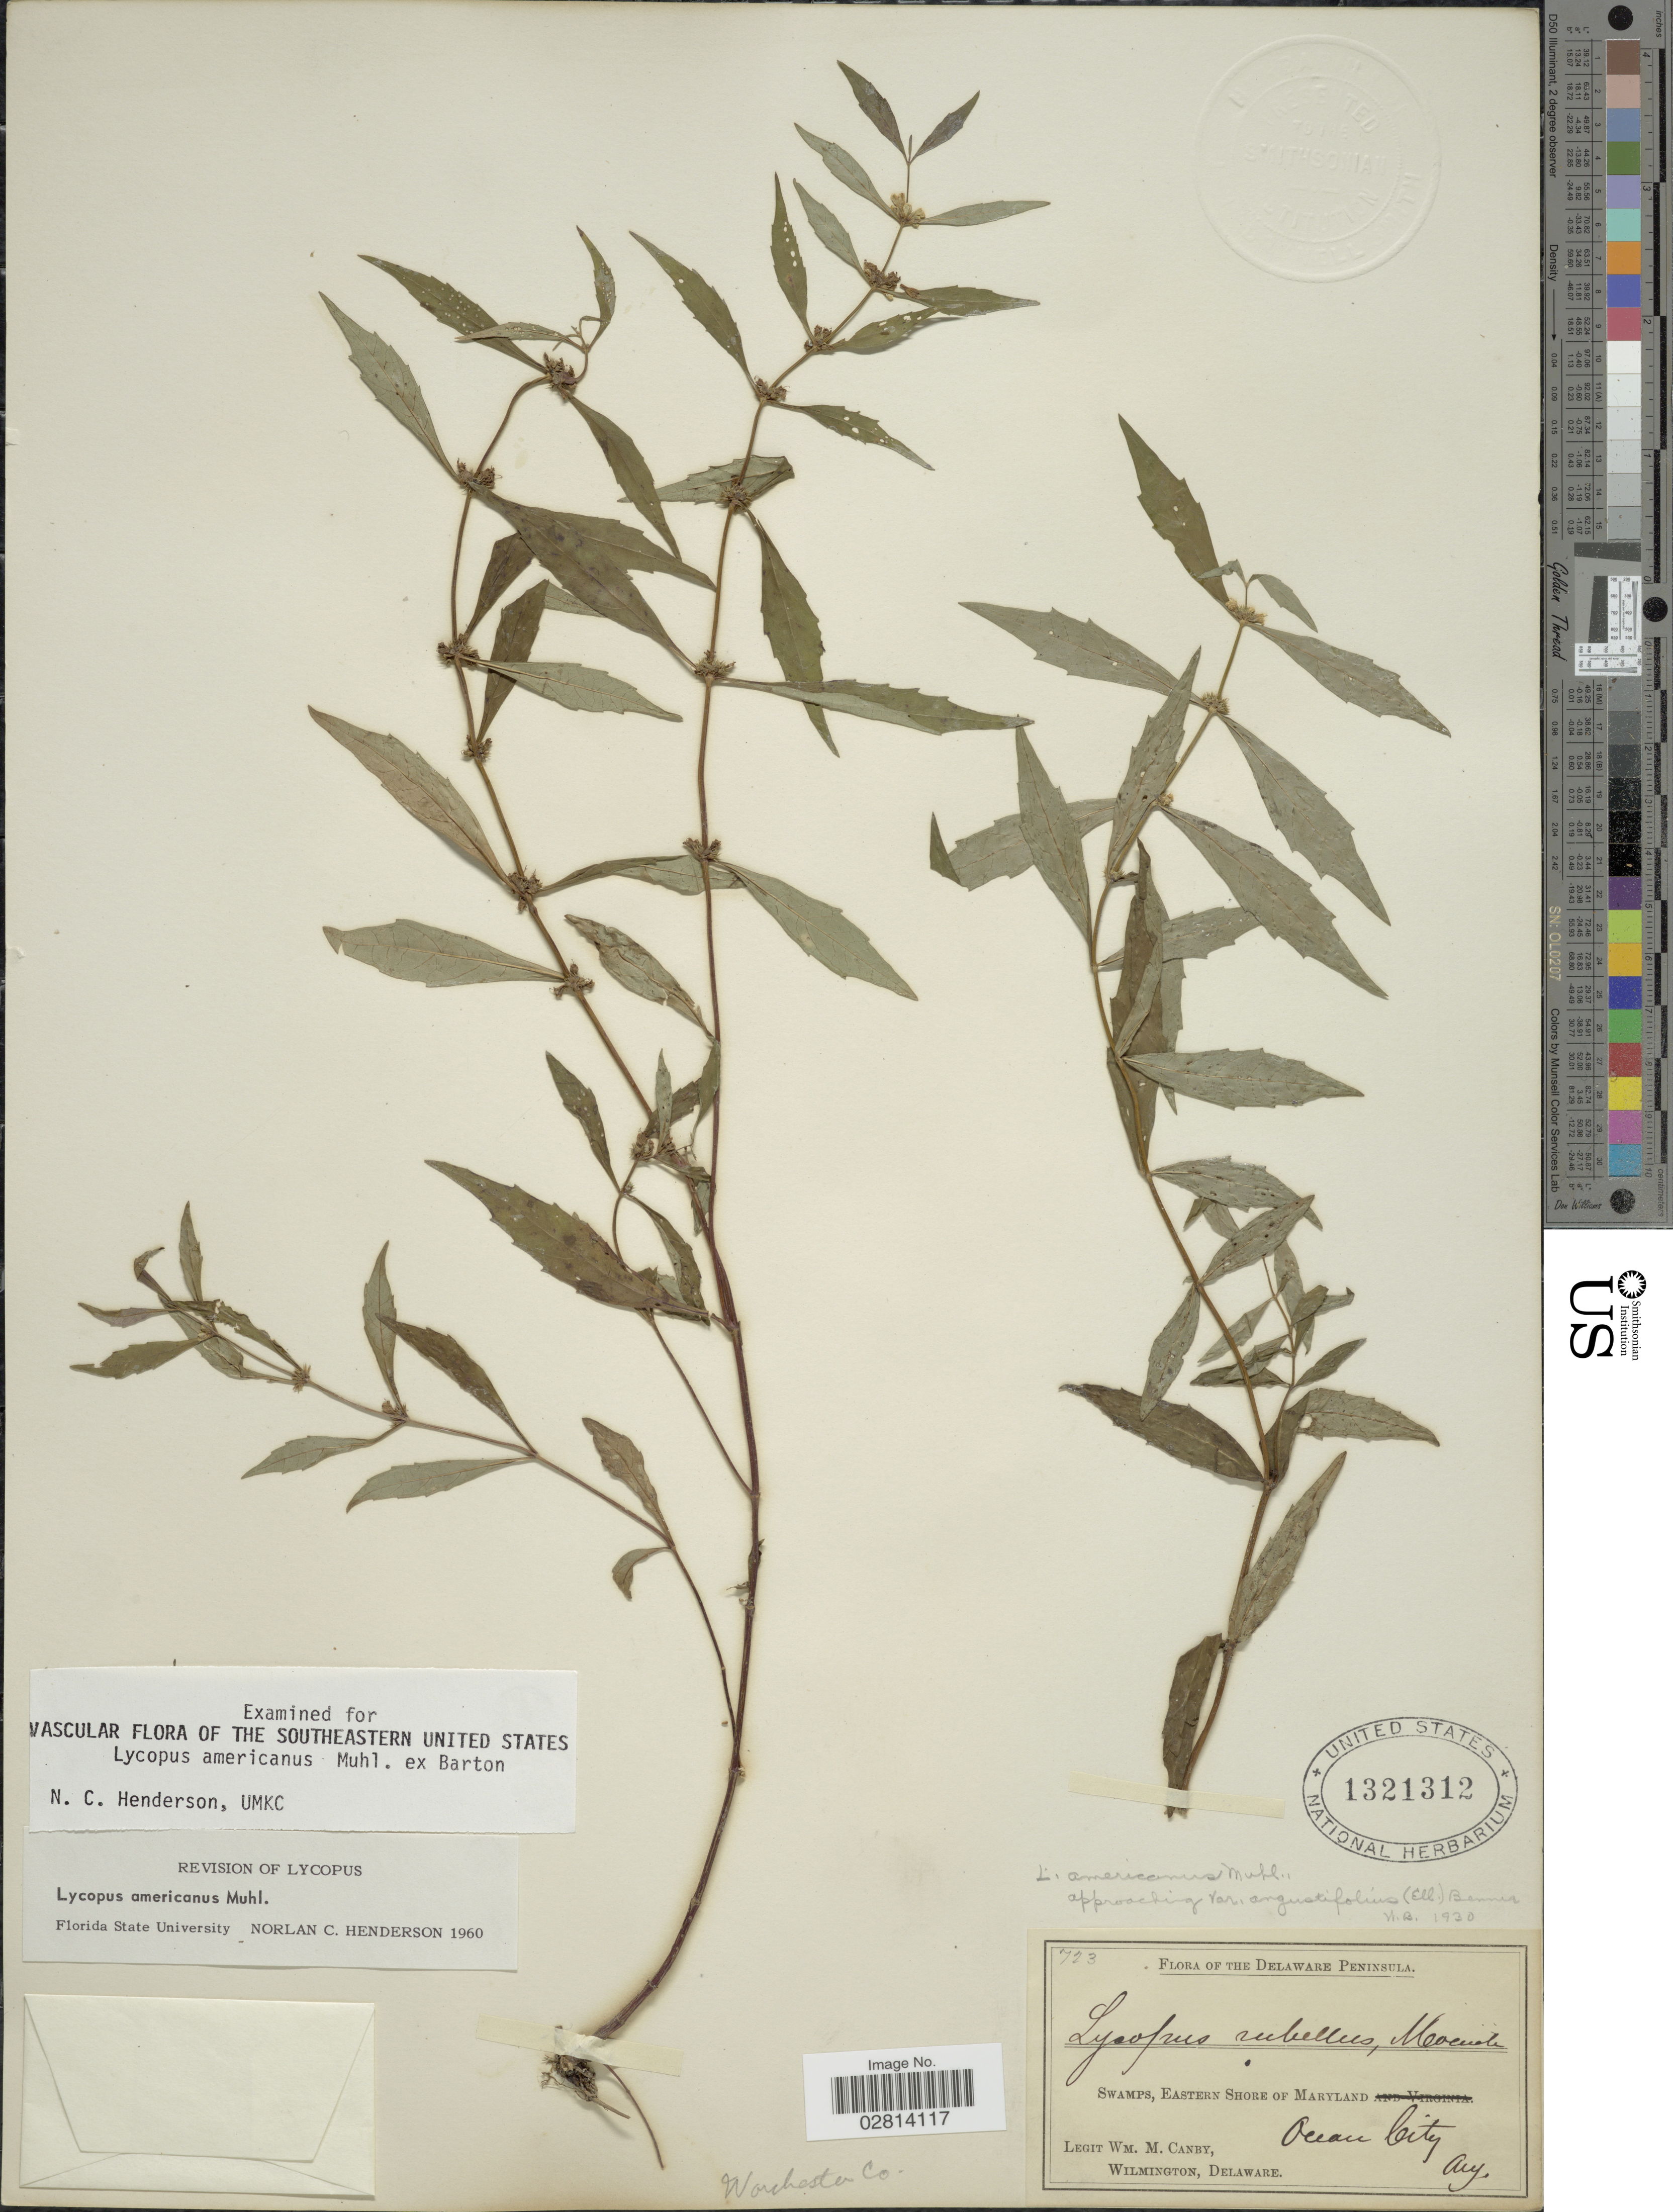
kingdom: Plantae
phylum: Tracheophyta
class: Magnoliopsida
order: Lamiales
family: Lamiaceae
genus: Lycopus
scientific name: Lycopus americanus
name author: Muhl. ex W.P.C. Barton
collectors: W. M. Canby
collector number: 723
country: United States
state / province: Maryland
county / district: Worcester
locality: The Delaware Peninsula, Swamps, Eastern Shore of Maryland, Ocean City, Worchester Co.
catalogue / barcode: US 1321312